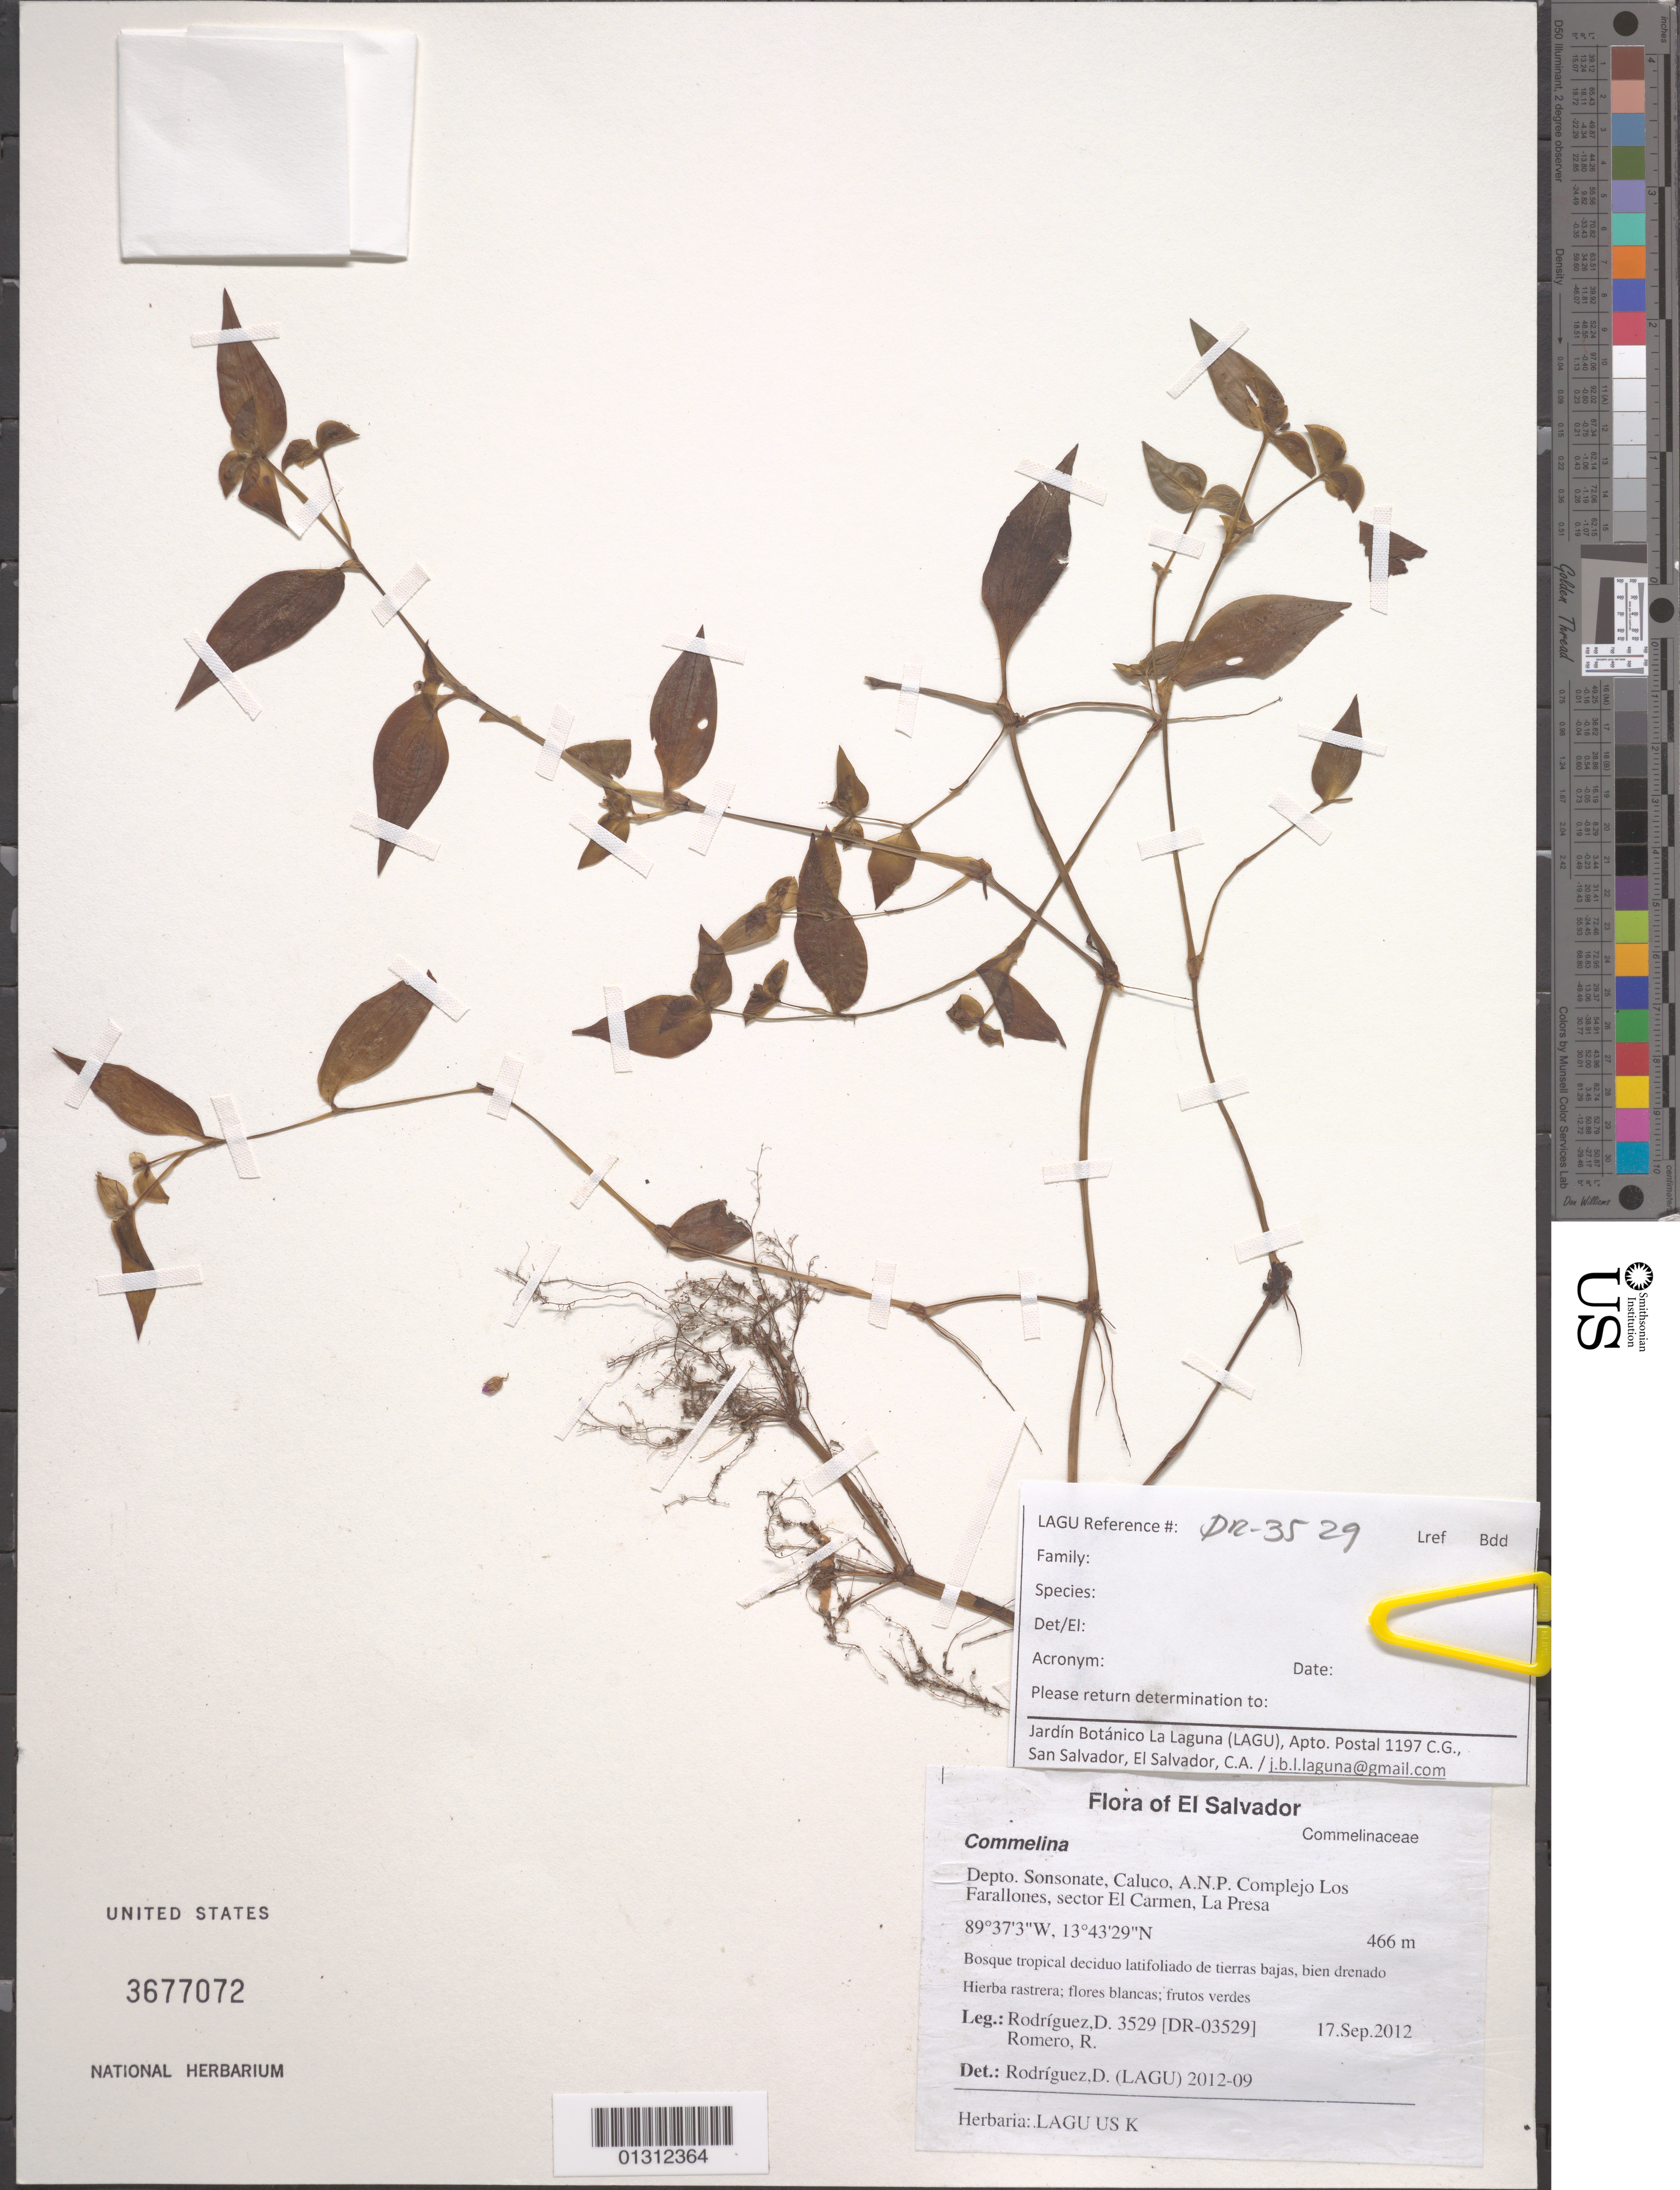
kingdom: Plantae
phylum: Tracheophyta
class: Liliopsida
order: Commelinales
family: Commelinaceae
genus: Commelina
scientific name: Commelina sp.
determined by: Rodriguez, D.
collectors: D. Rodriguez & R. Romero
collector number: DR-03529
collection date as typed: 17.Sep.2012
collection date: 2012-09-17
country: El Salvador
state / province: Sonsonate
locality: Depto. Sonsonate, Caluco, A.N.P. Complejo Los Farallones, sector El Carmen, La Presa.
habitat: Bosque tropical deciduo latifoliado de tierras bajas, biean drenado.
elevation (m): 466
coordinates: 13 43 29 N, 89 37 3 W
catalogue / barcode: US 3677072